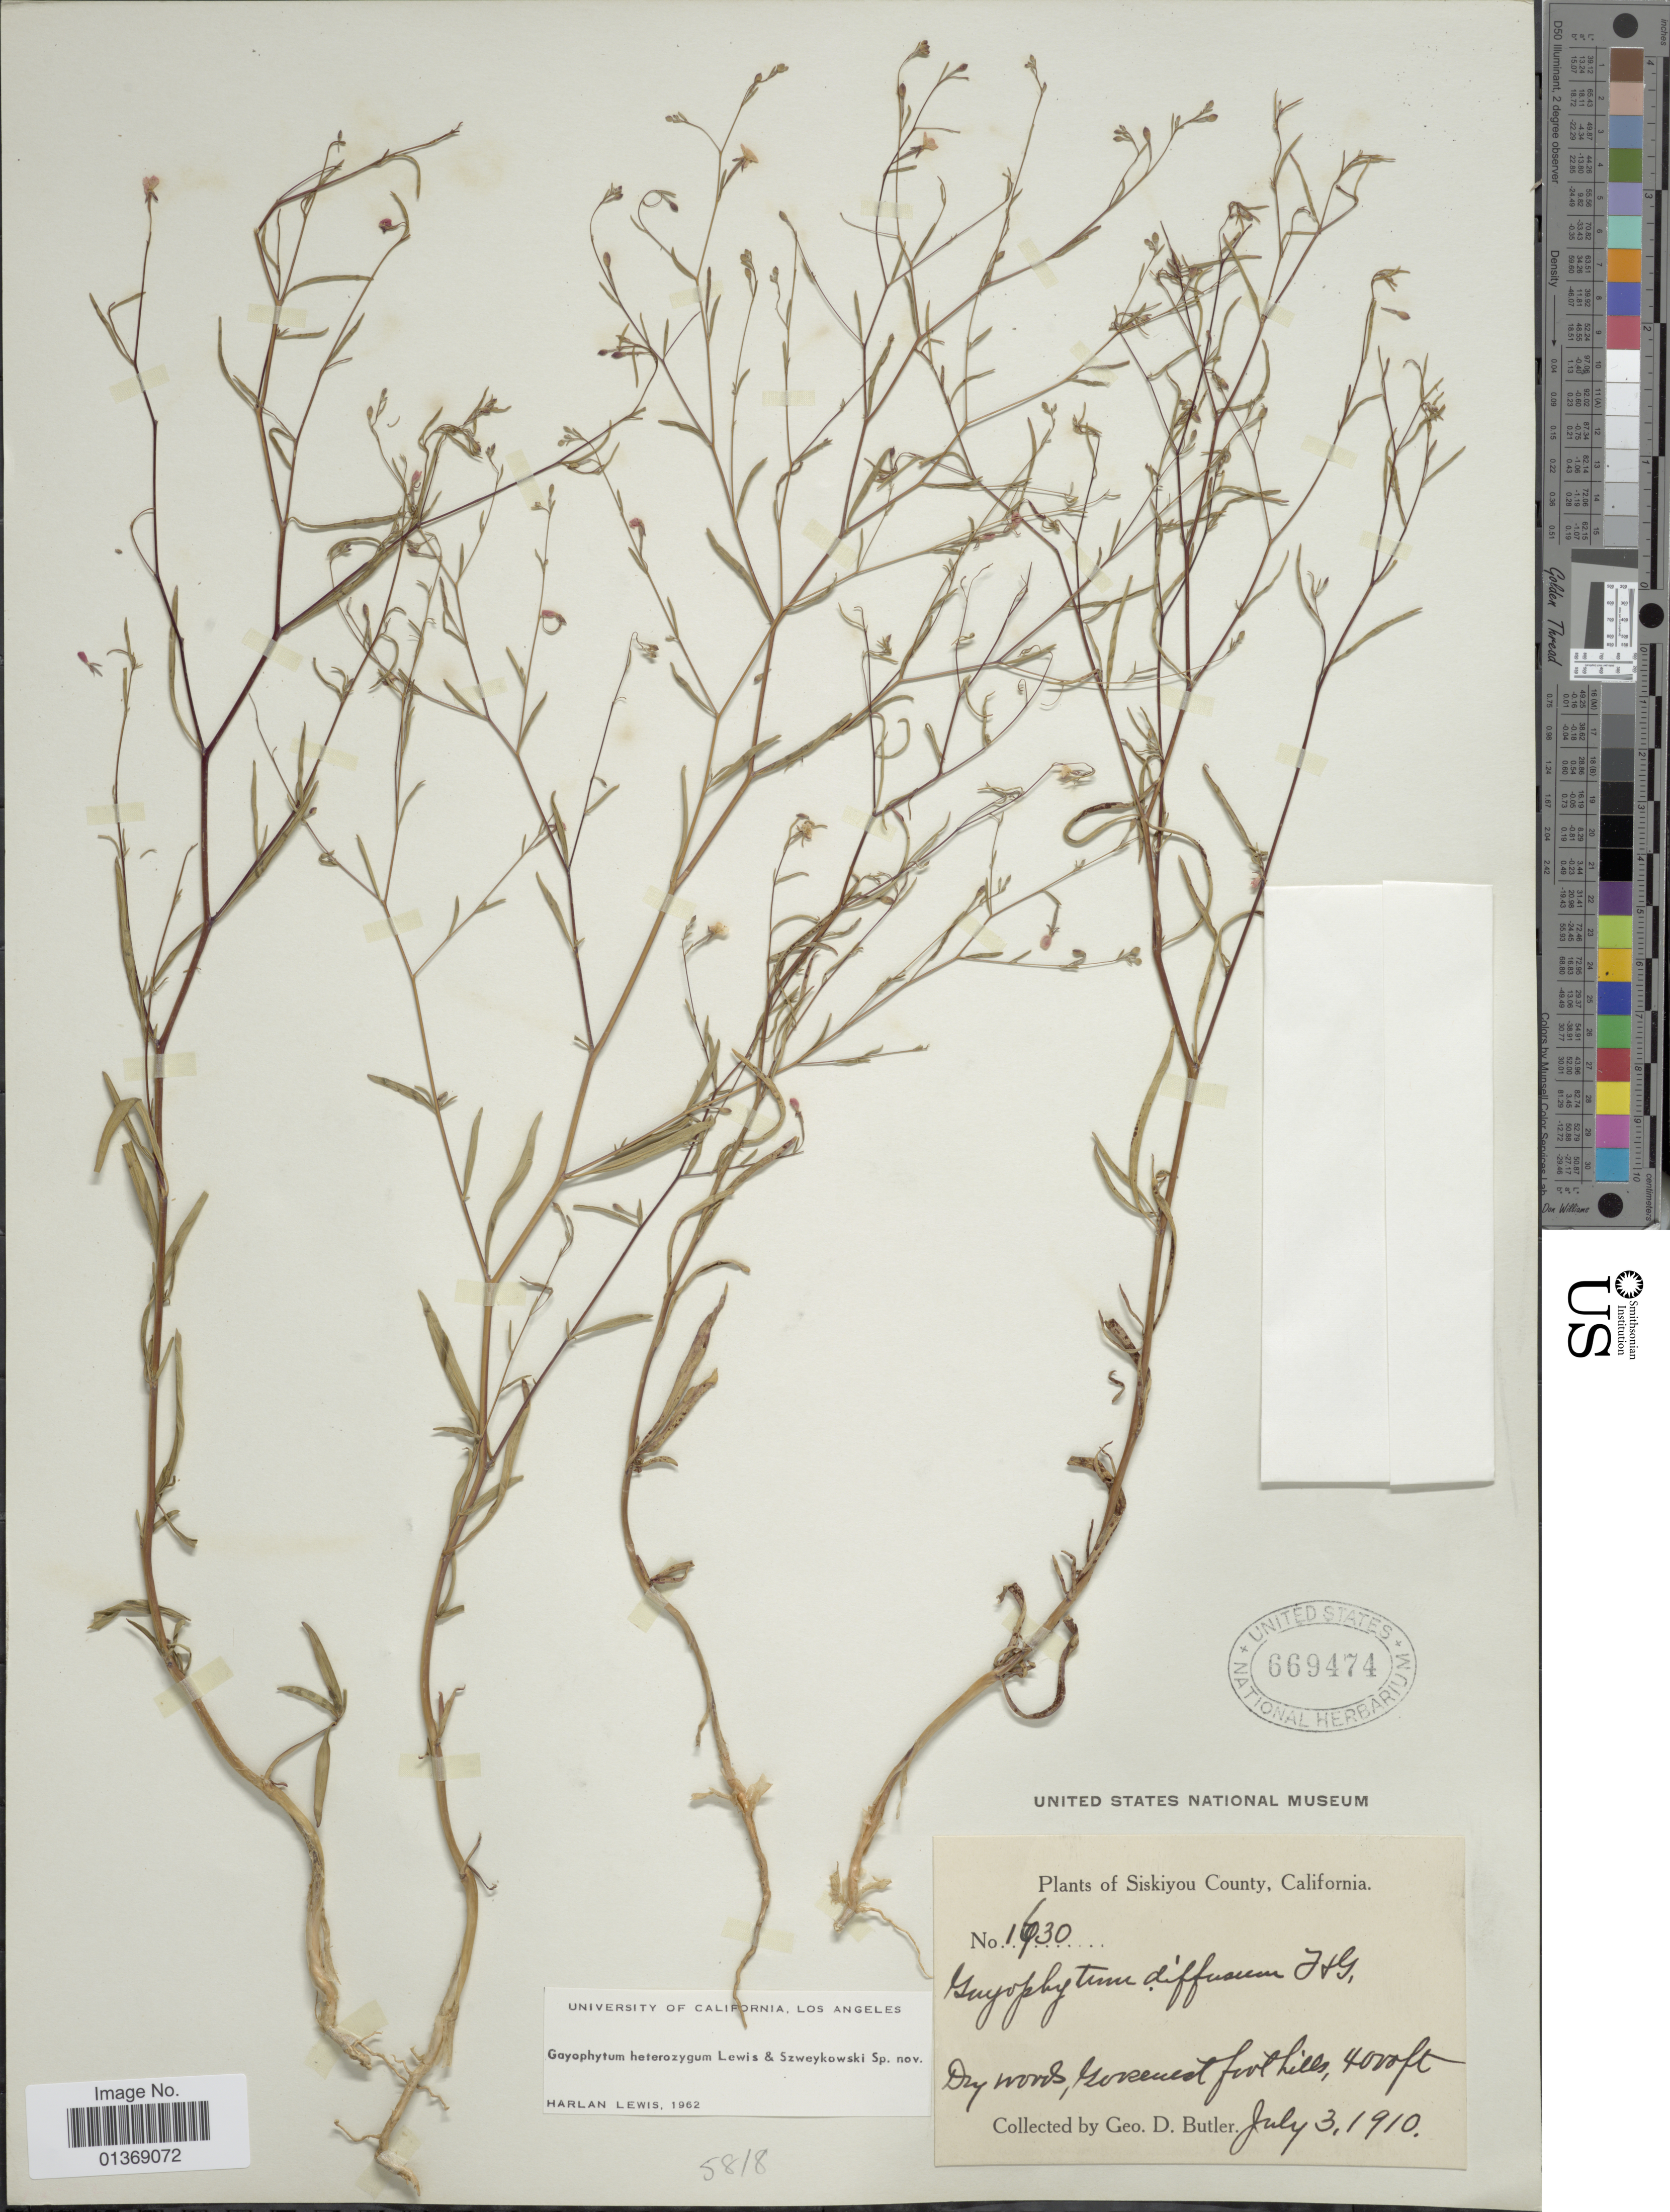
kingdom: Plantae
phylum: Tracheophyta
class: Magnoliopsida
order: Myrtales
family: Onagraceae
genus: Gayophytum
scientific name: Gayophytum heterozygum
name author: F. H. Lewis & Szweyk.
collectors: G. D. Butler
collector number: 1630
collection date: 1910-07-03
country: United States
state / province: California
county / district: Siskiyou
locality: Siskiyou County, Dry woods, Goosenest foothills.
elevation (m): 1219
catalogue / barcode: US 669474